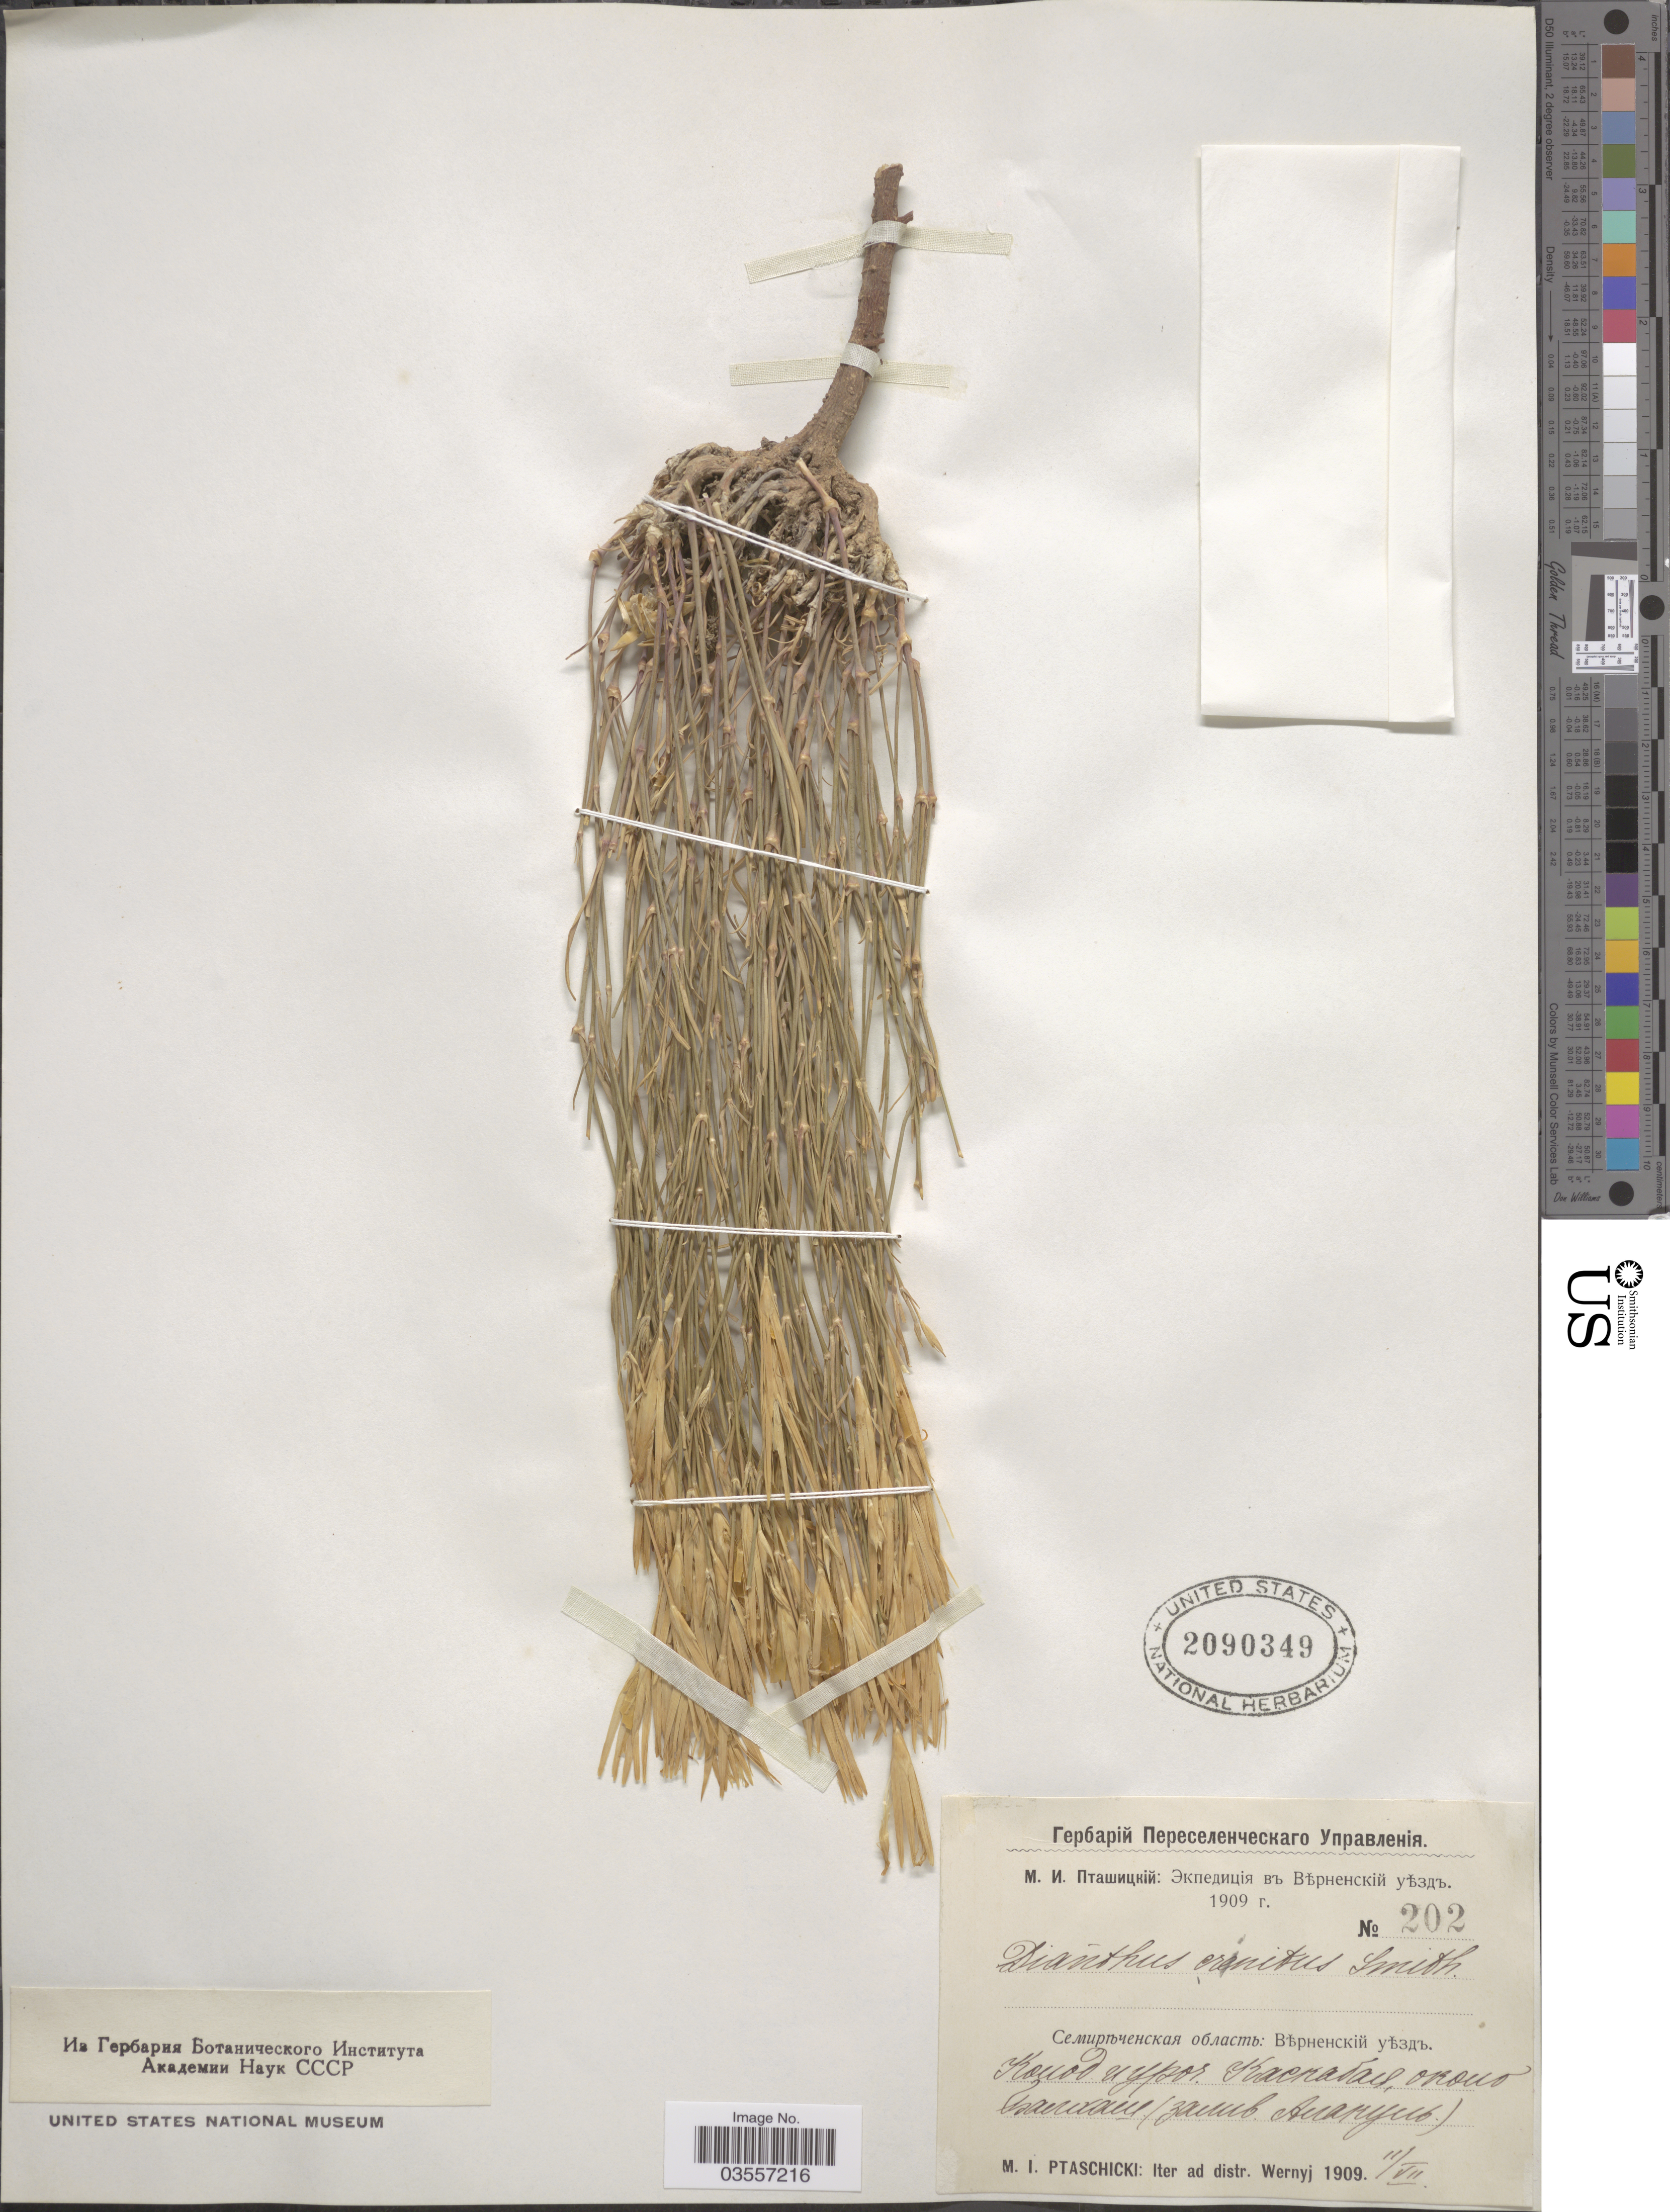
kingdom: Plantae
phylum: Tracheophyta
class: Magnoliopsida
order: Caryophyllales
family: Caryophyllaceae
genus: Dianthus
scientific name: Dianthus crinitus subsp. crinitus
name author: Sm.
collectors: M. Ptaschicki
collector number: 202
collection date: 1909-07-11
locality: Distr. Wernyj. X.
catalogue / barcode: US 2090349